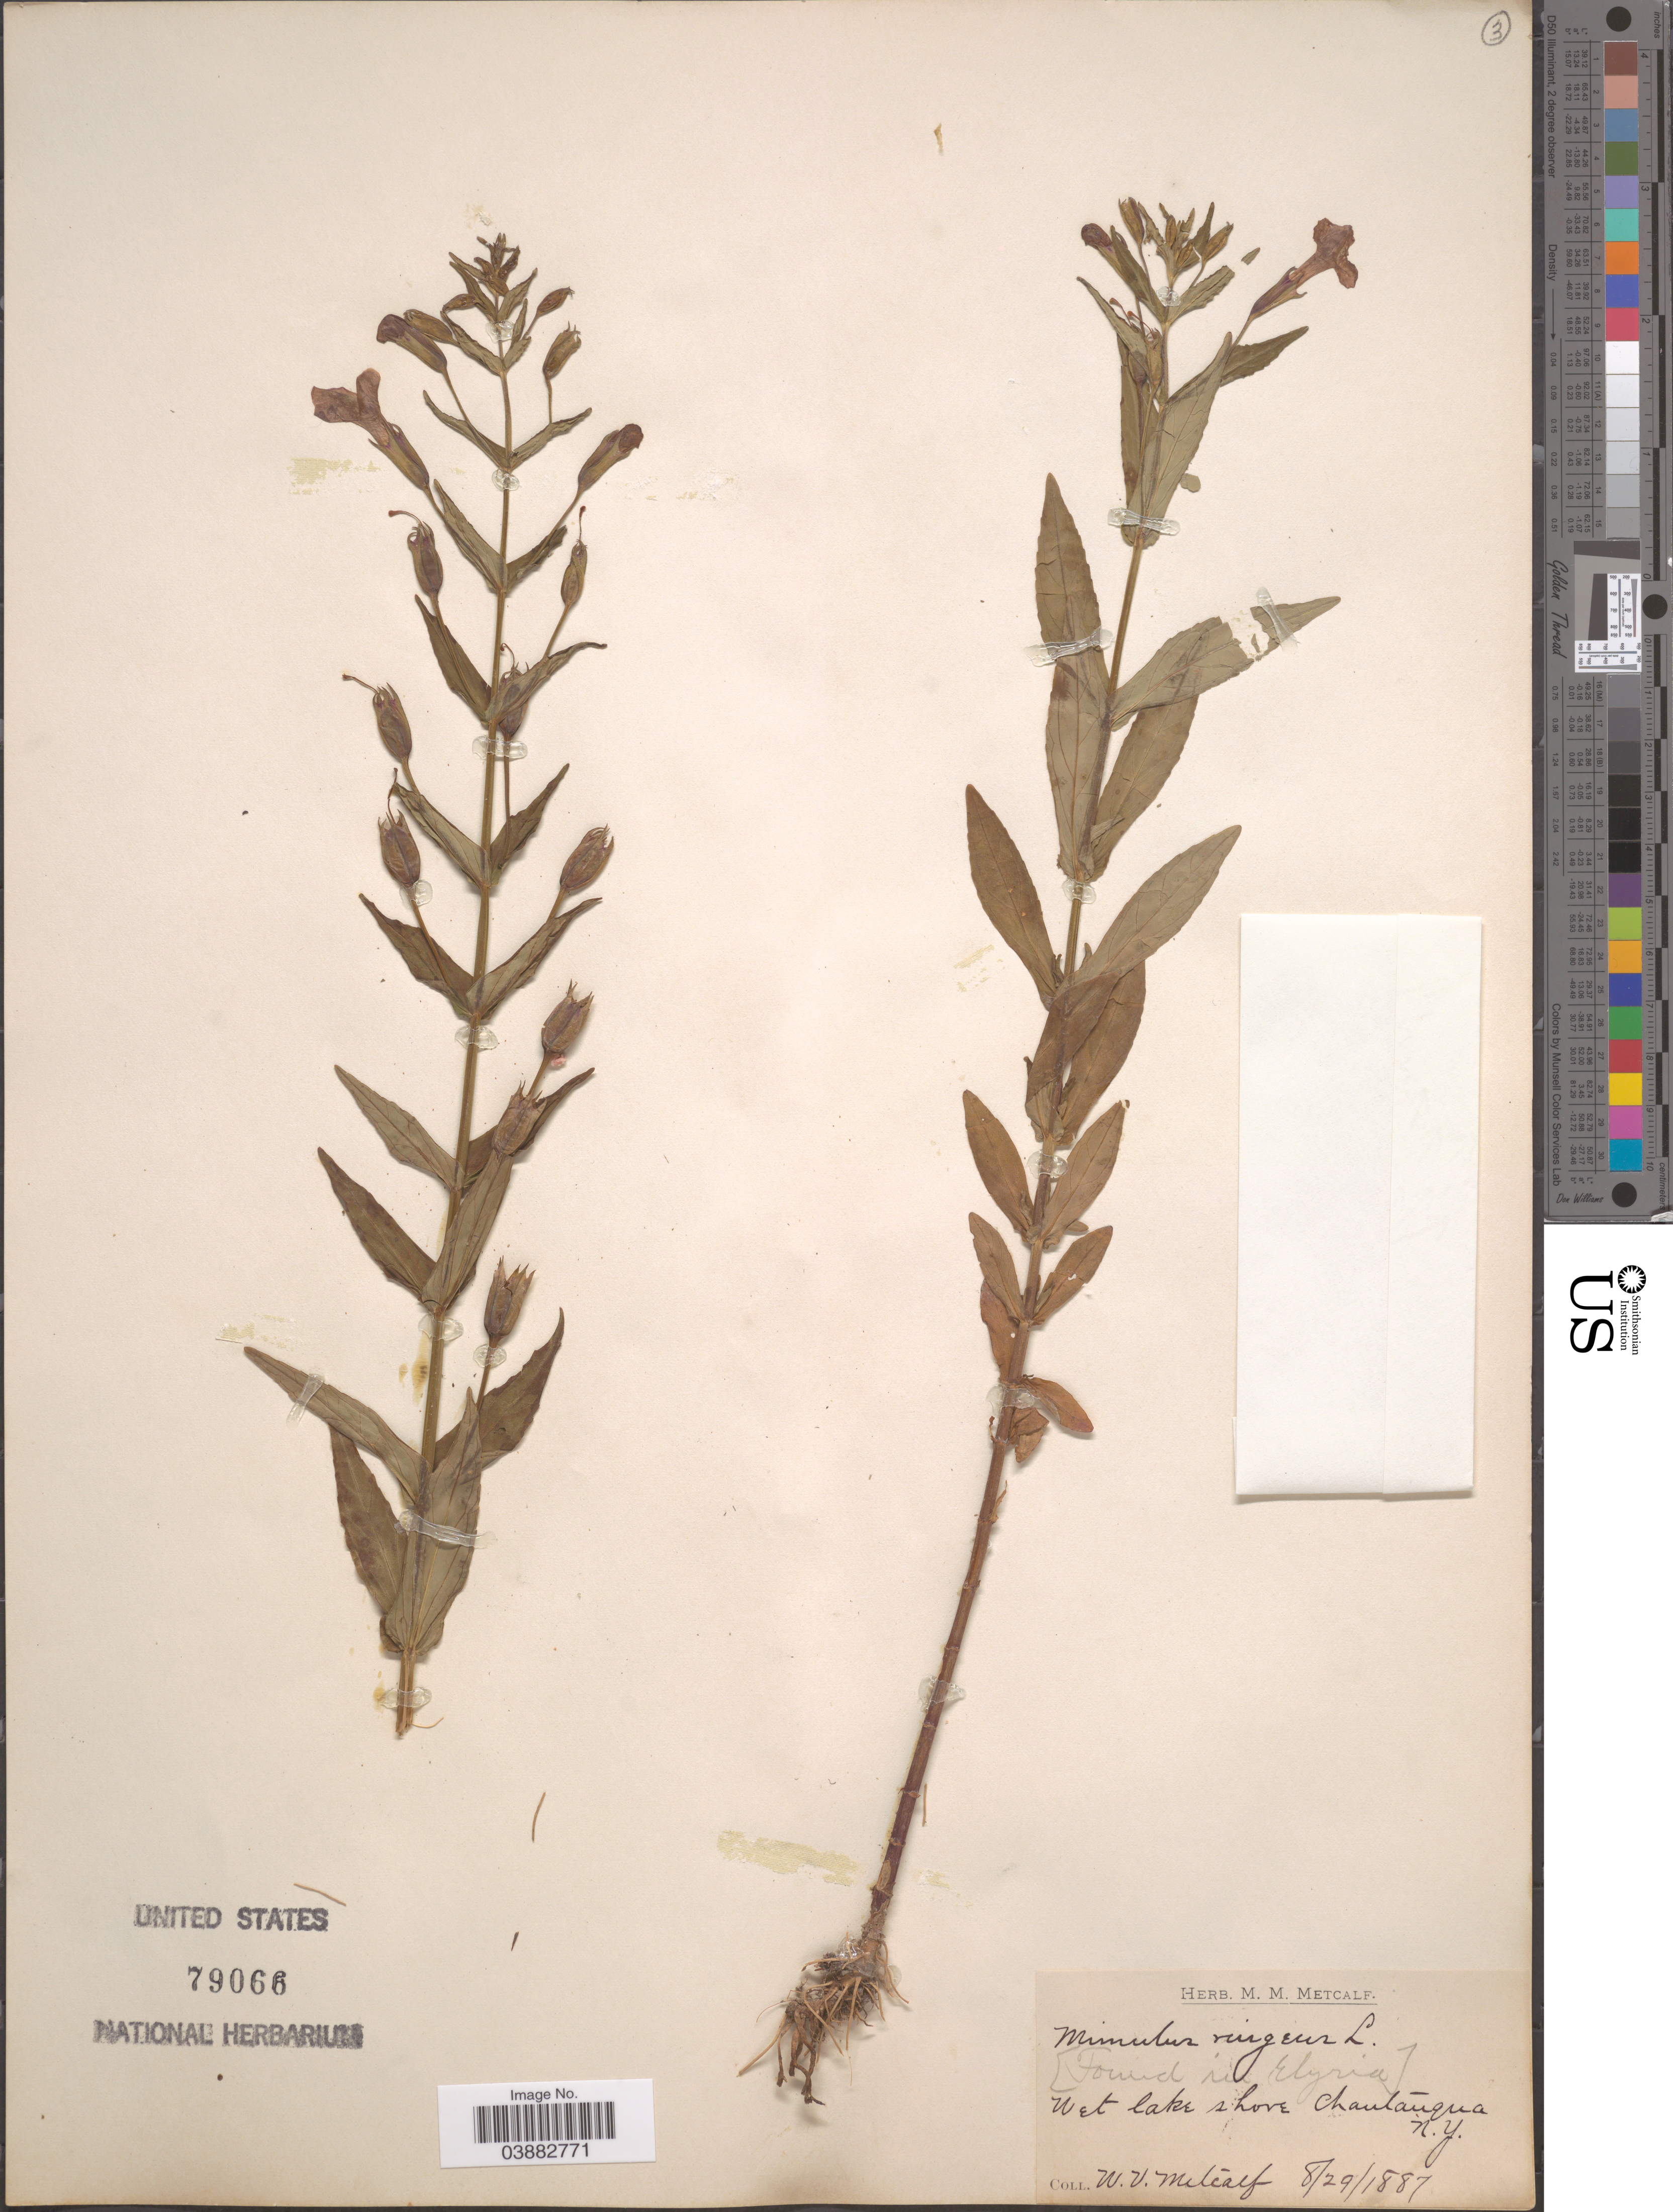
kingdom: Plantae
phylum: Tracheophyta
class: Magnoliopsida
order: Lamiales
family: Phrymaceae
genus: Mimulus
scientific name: Mimulus ringens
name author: L.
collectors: W. Metcalf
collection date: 1887-08-29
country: United States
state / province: New York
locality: Wet lake shore Chautauqua.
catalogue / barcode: US 79066